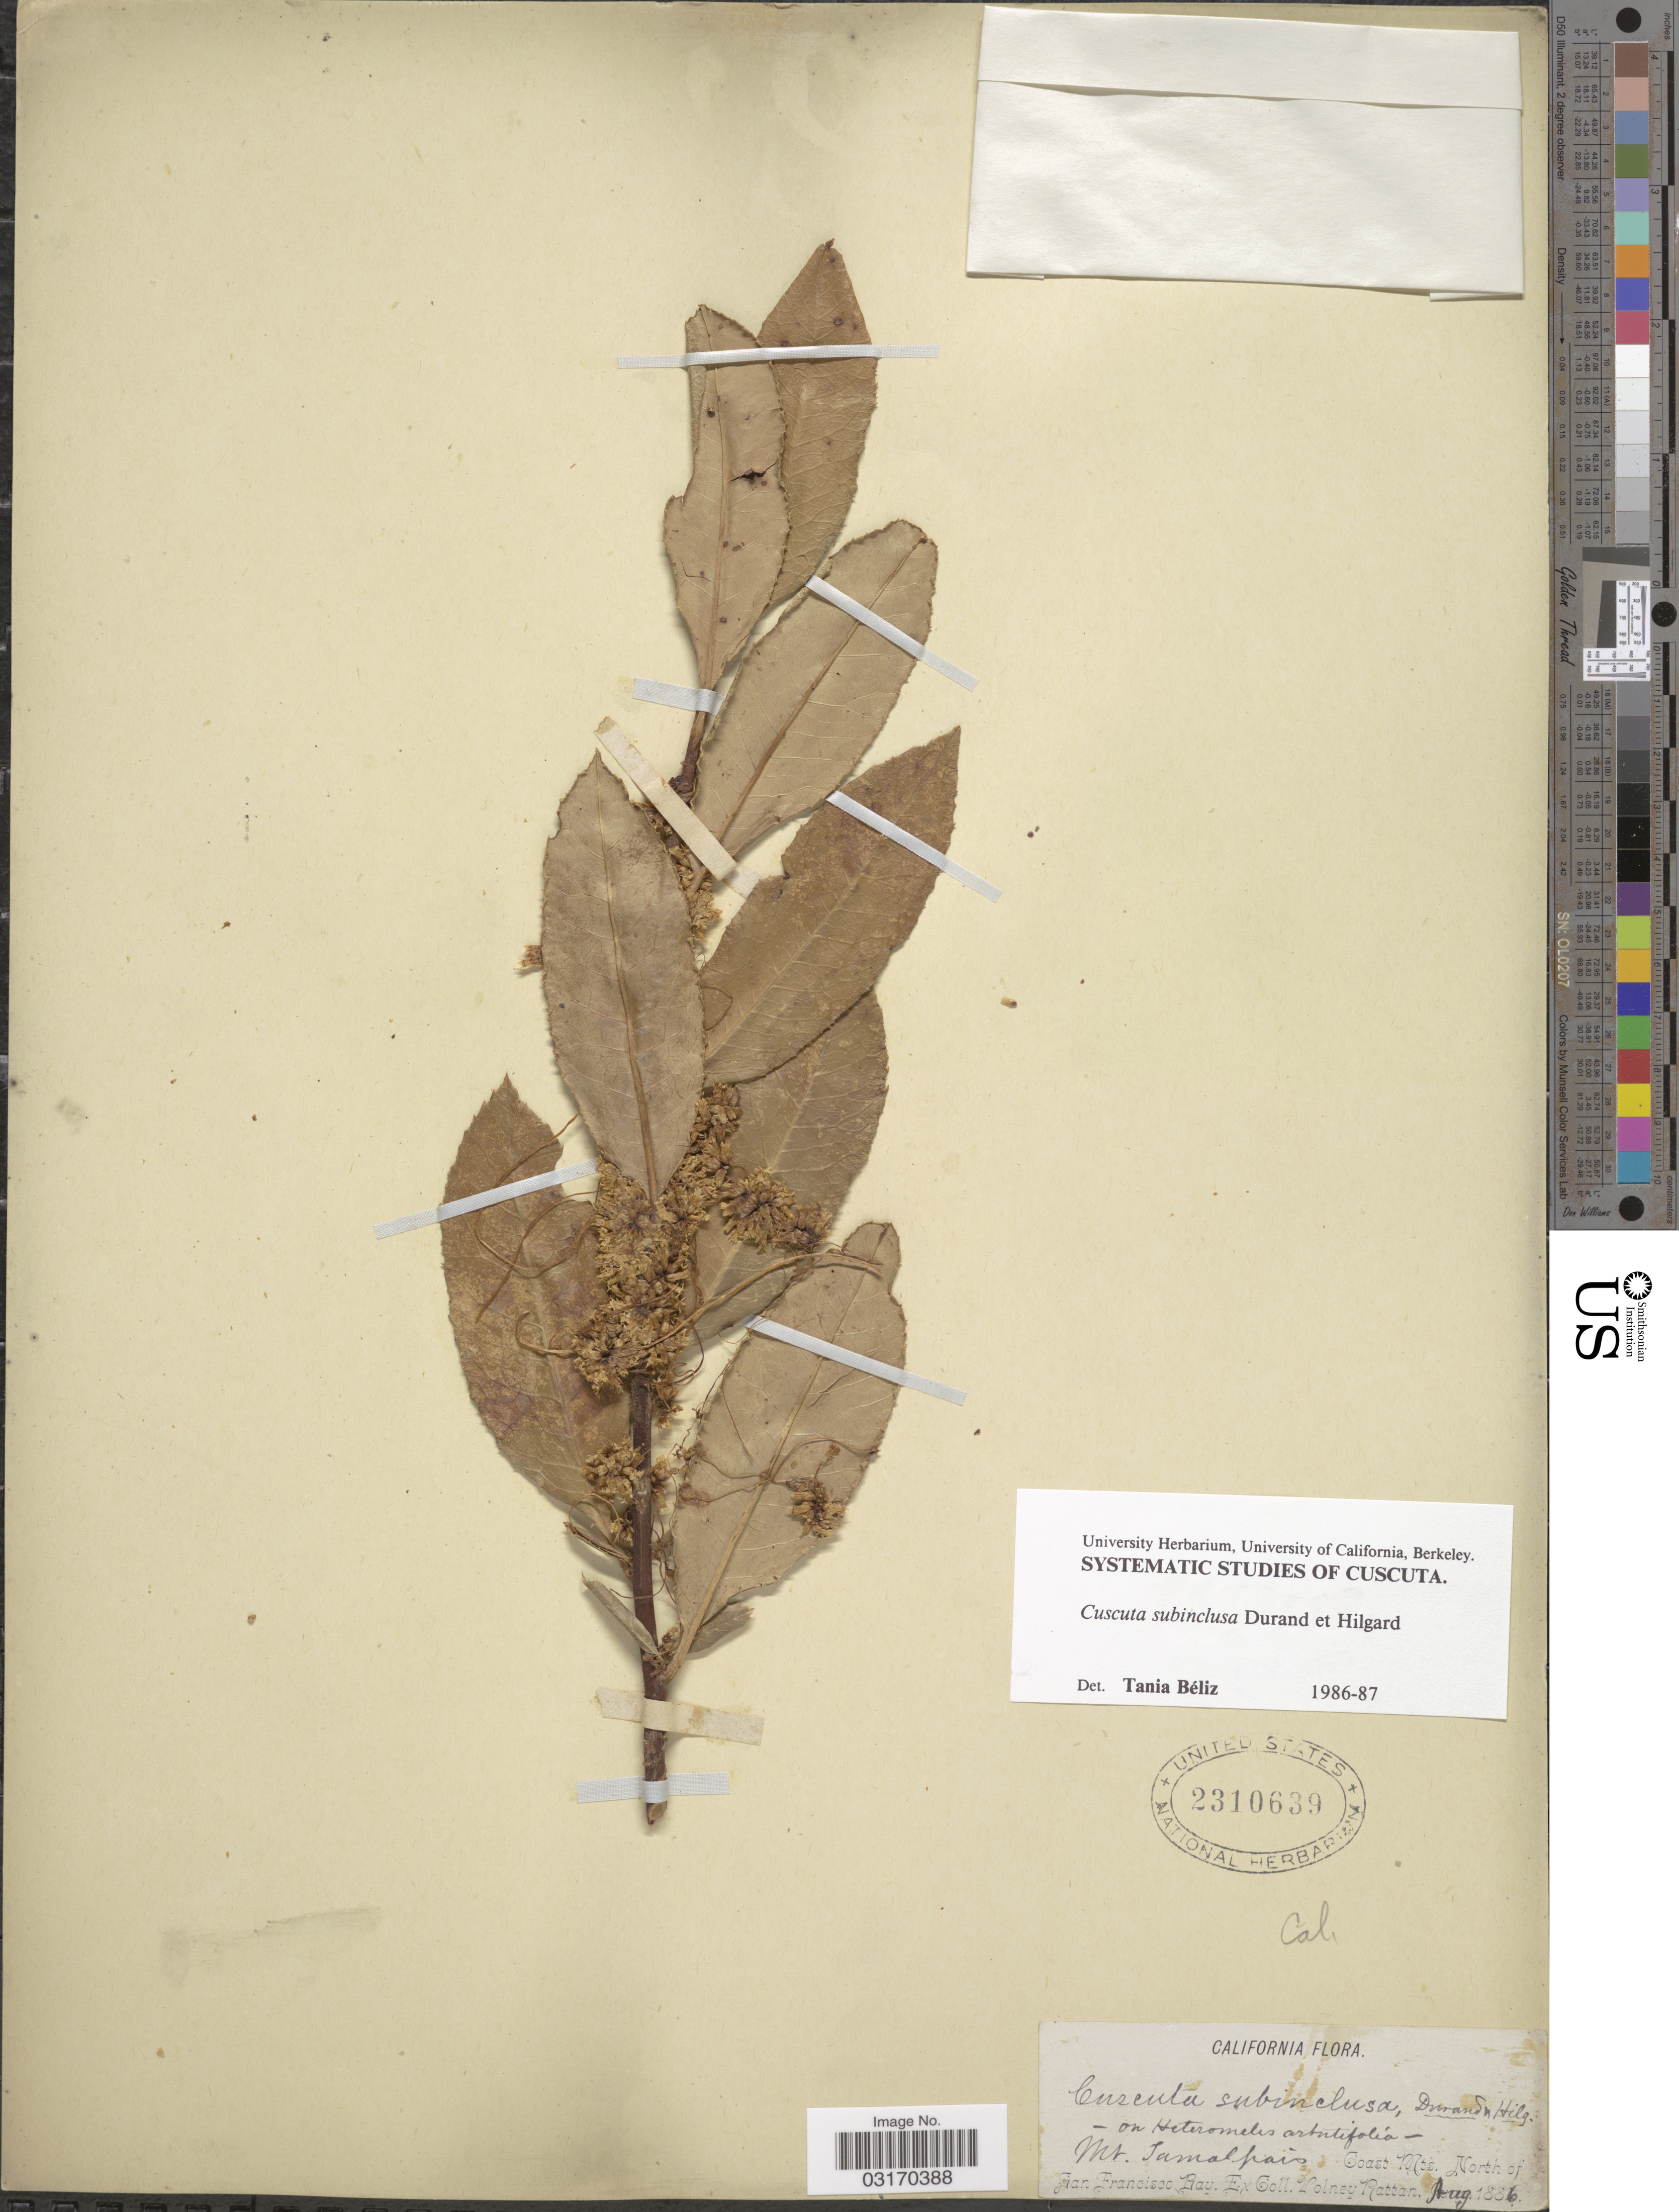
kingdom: Plantae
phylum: Tracheophyta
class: Magnoliopsida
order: Solanales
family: Convolvulaceae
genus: Cuscuta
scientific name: Cuscuta subinclusa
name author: Durand & Hilg.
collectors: V. Rattan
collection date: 1886-08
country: United States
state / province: California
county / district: San Francisco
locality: Mt. Tamalpais Coast Mts. North of San Francisco Bay.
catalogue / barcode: US 2310639